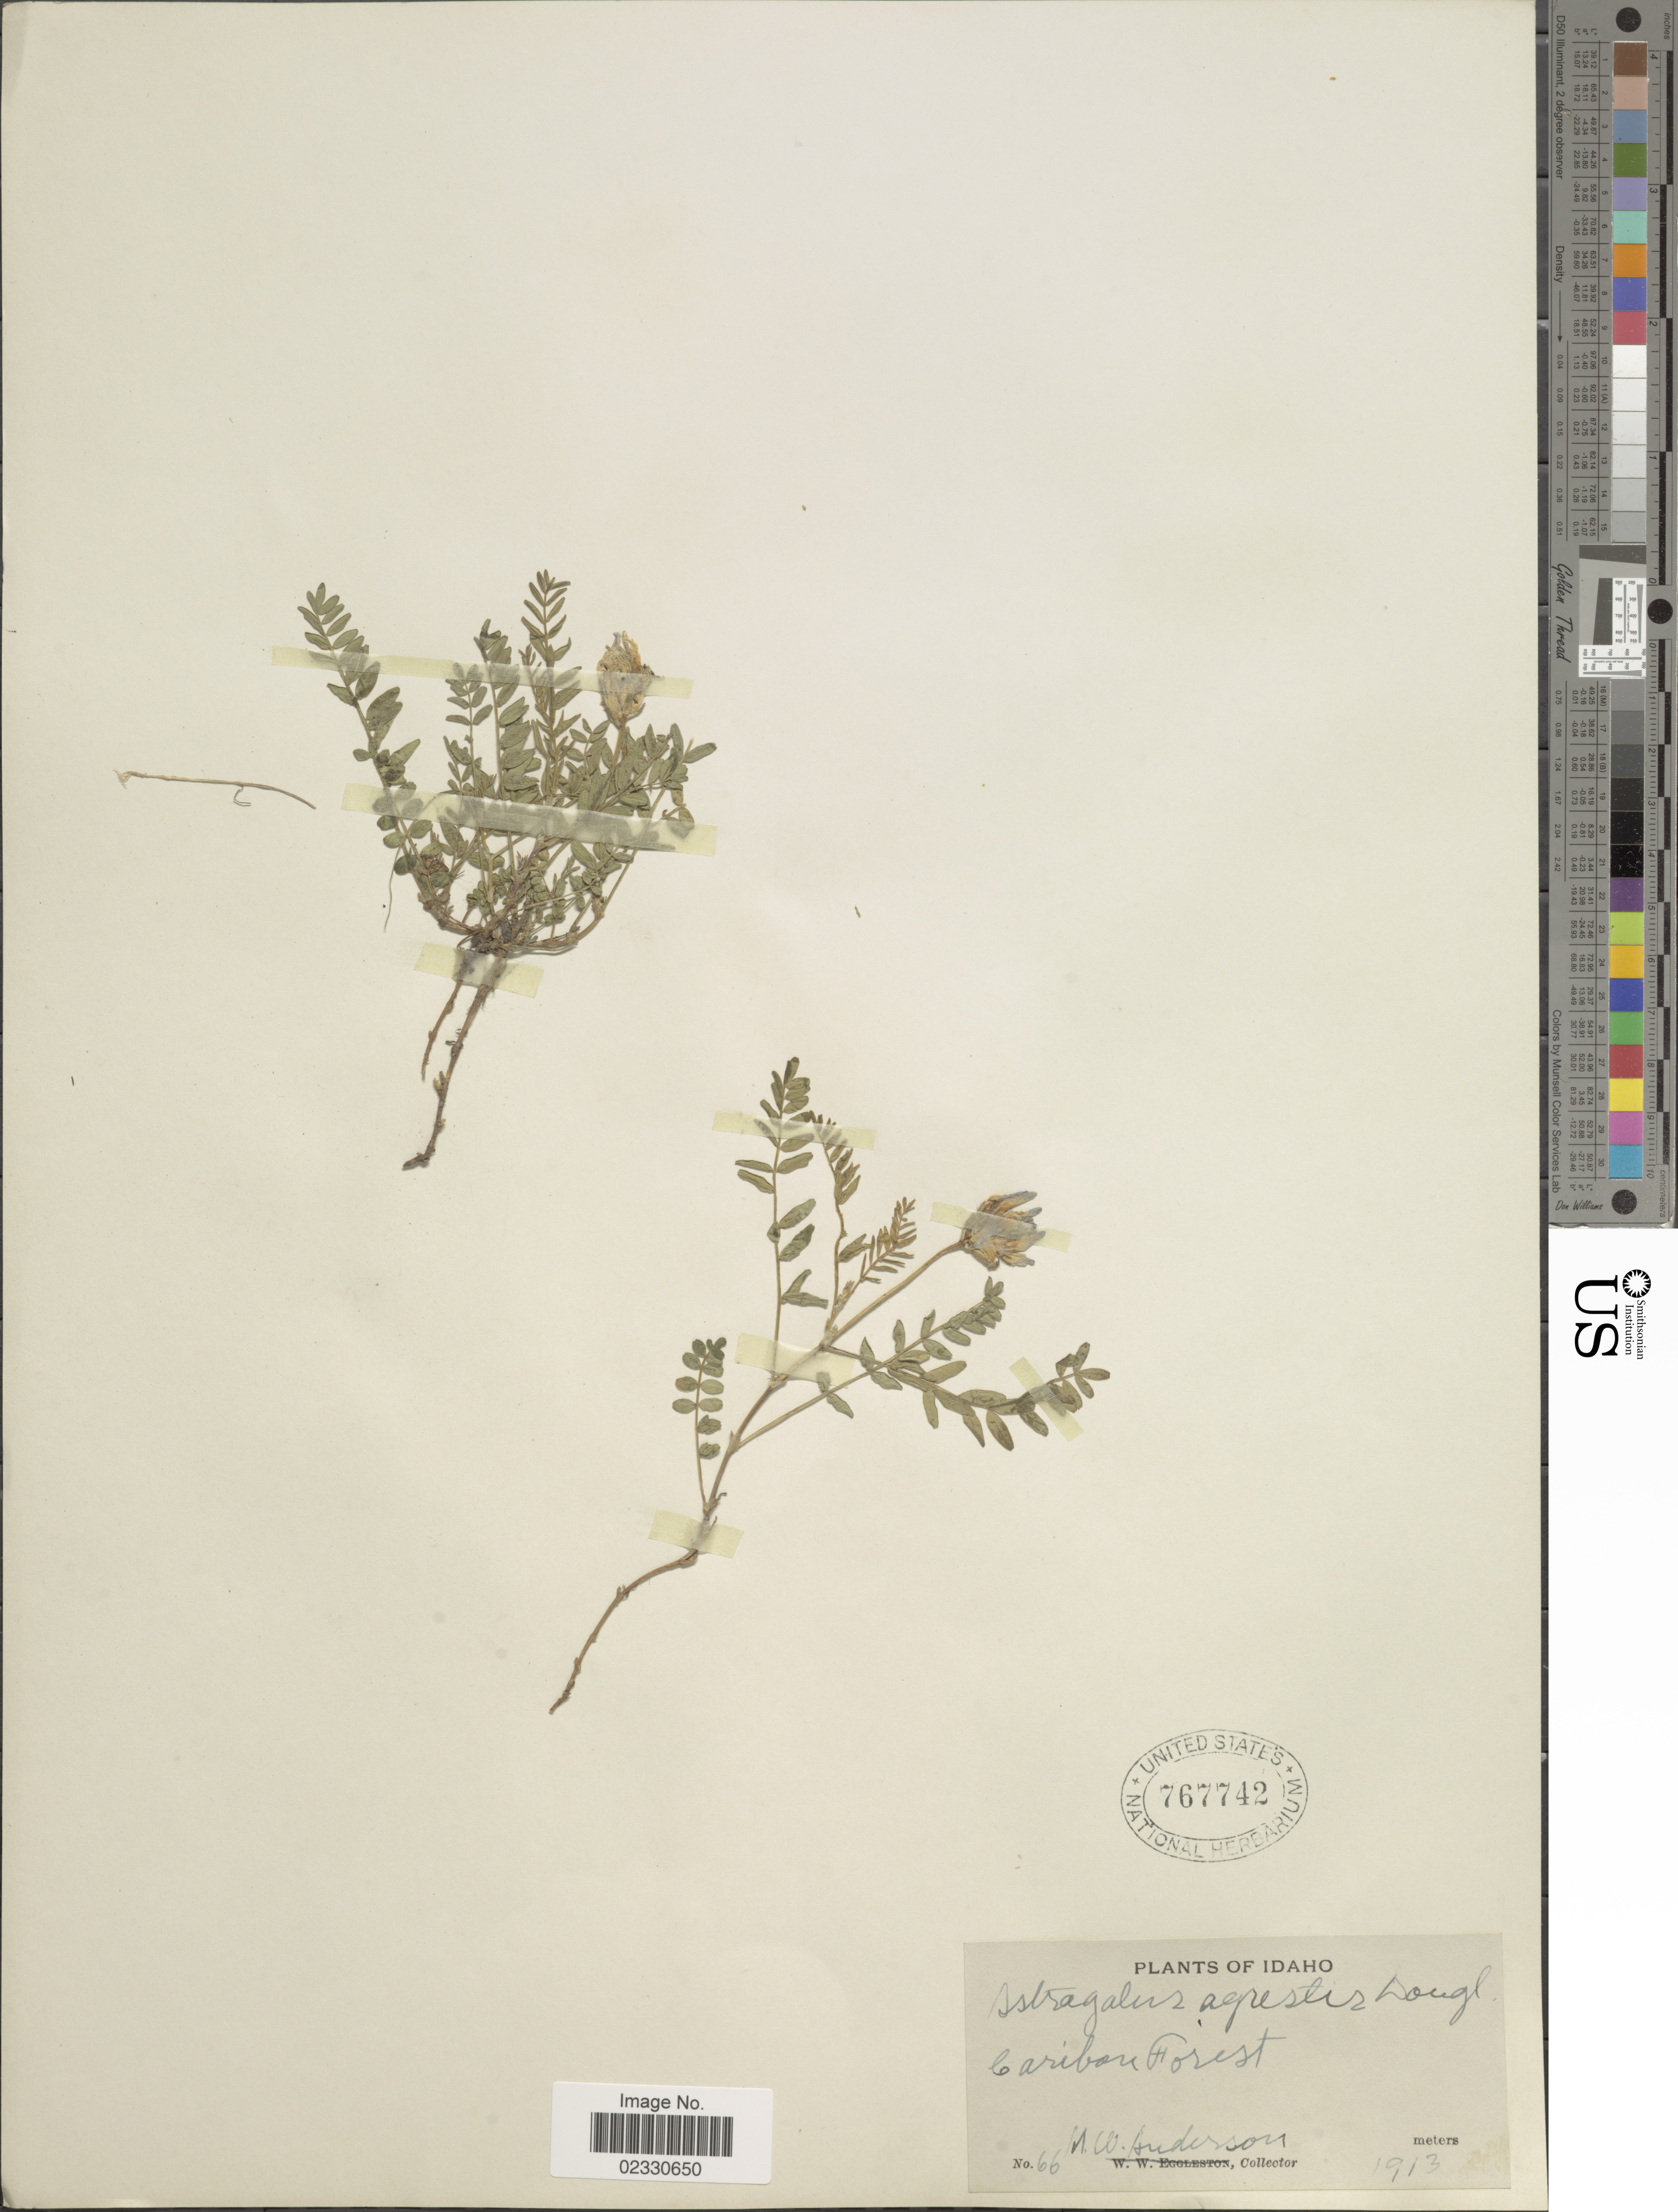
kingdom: Plantae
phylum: Tracheophyta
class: Magnoliopsida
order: Fabales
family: Fabaceae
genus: Astragalus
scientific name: Astragalus dasyglottis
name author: DC.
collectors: A. W. Anderson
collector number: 66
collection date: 1913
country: United States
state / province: Idaho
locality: Cariban Forest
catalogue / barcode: US 767742